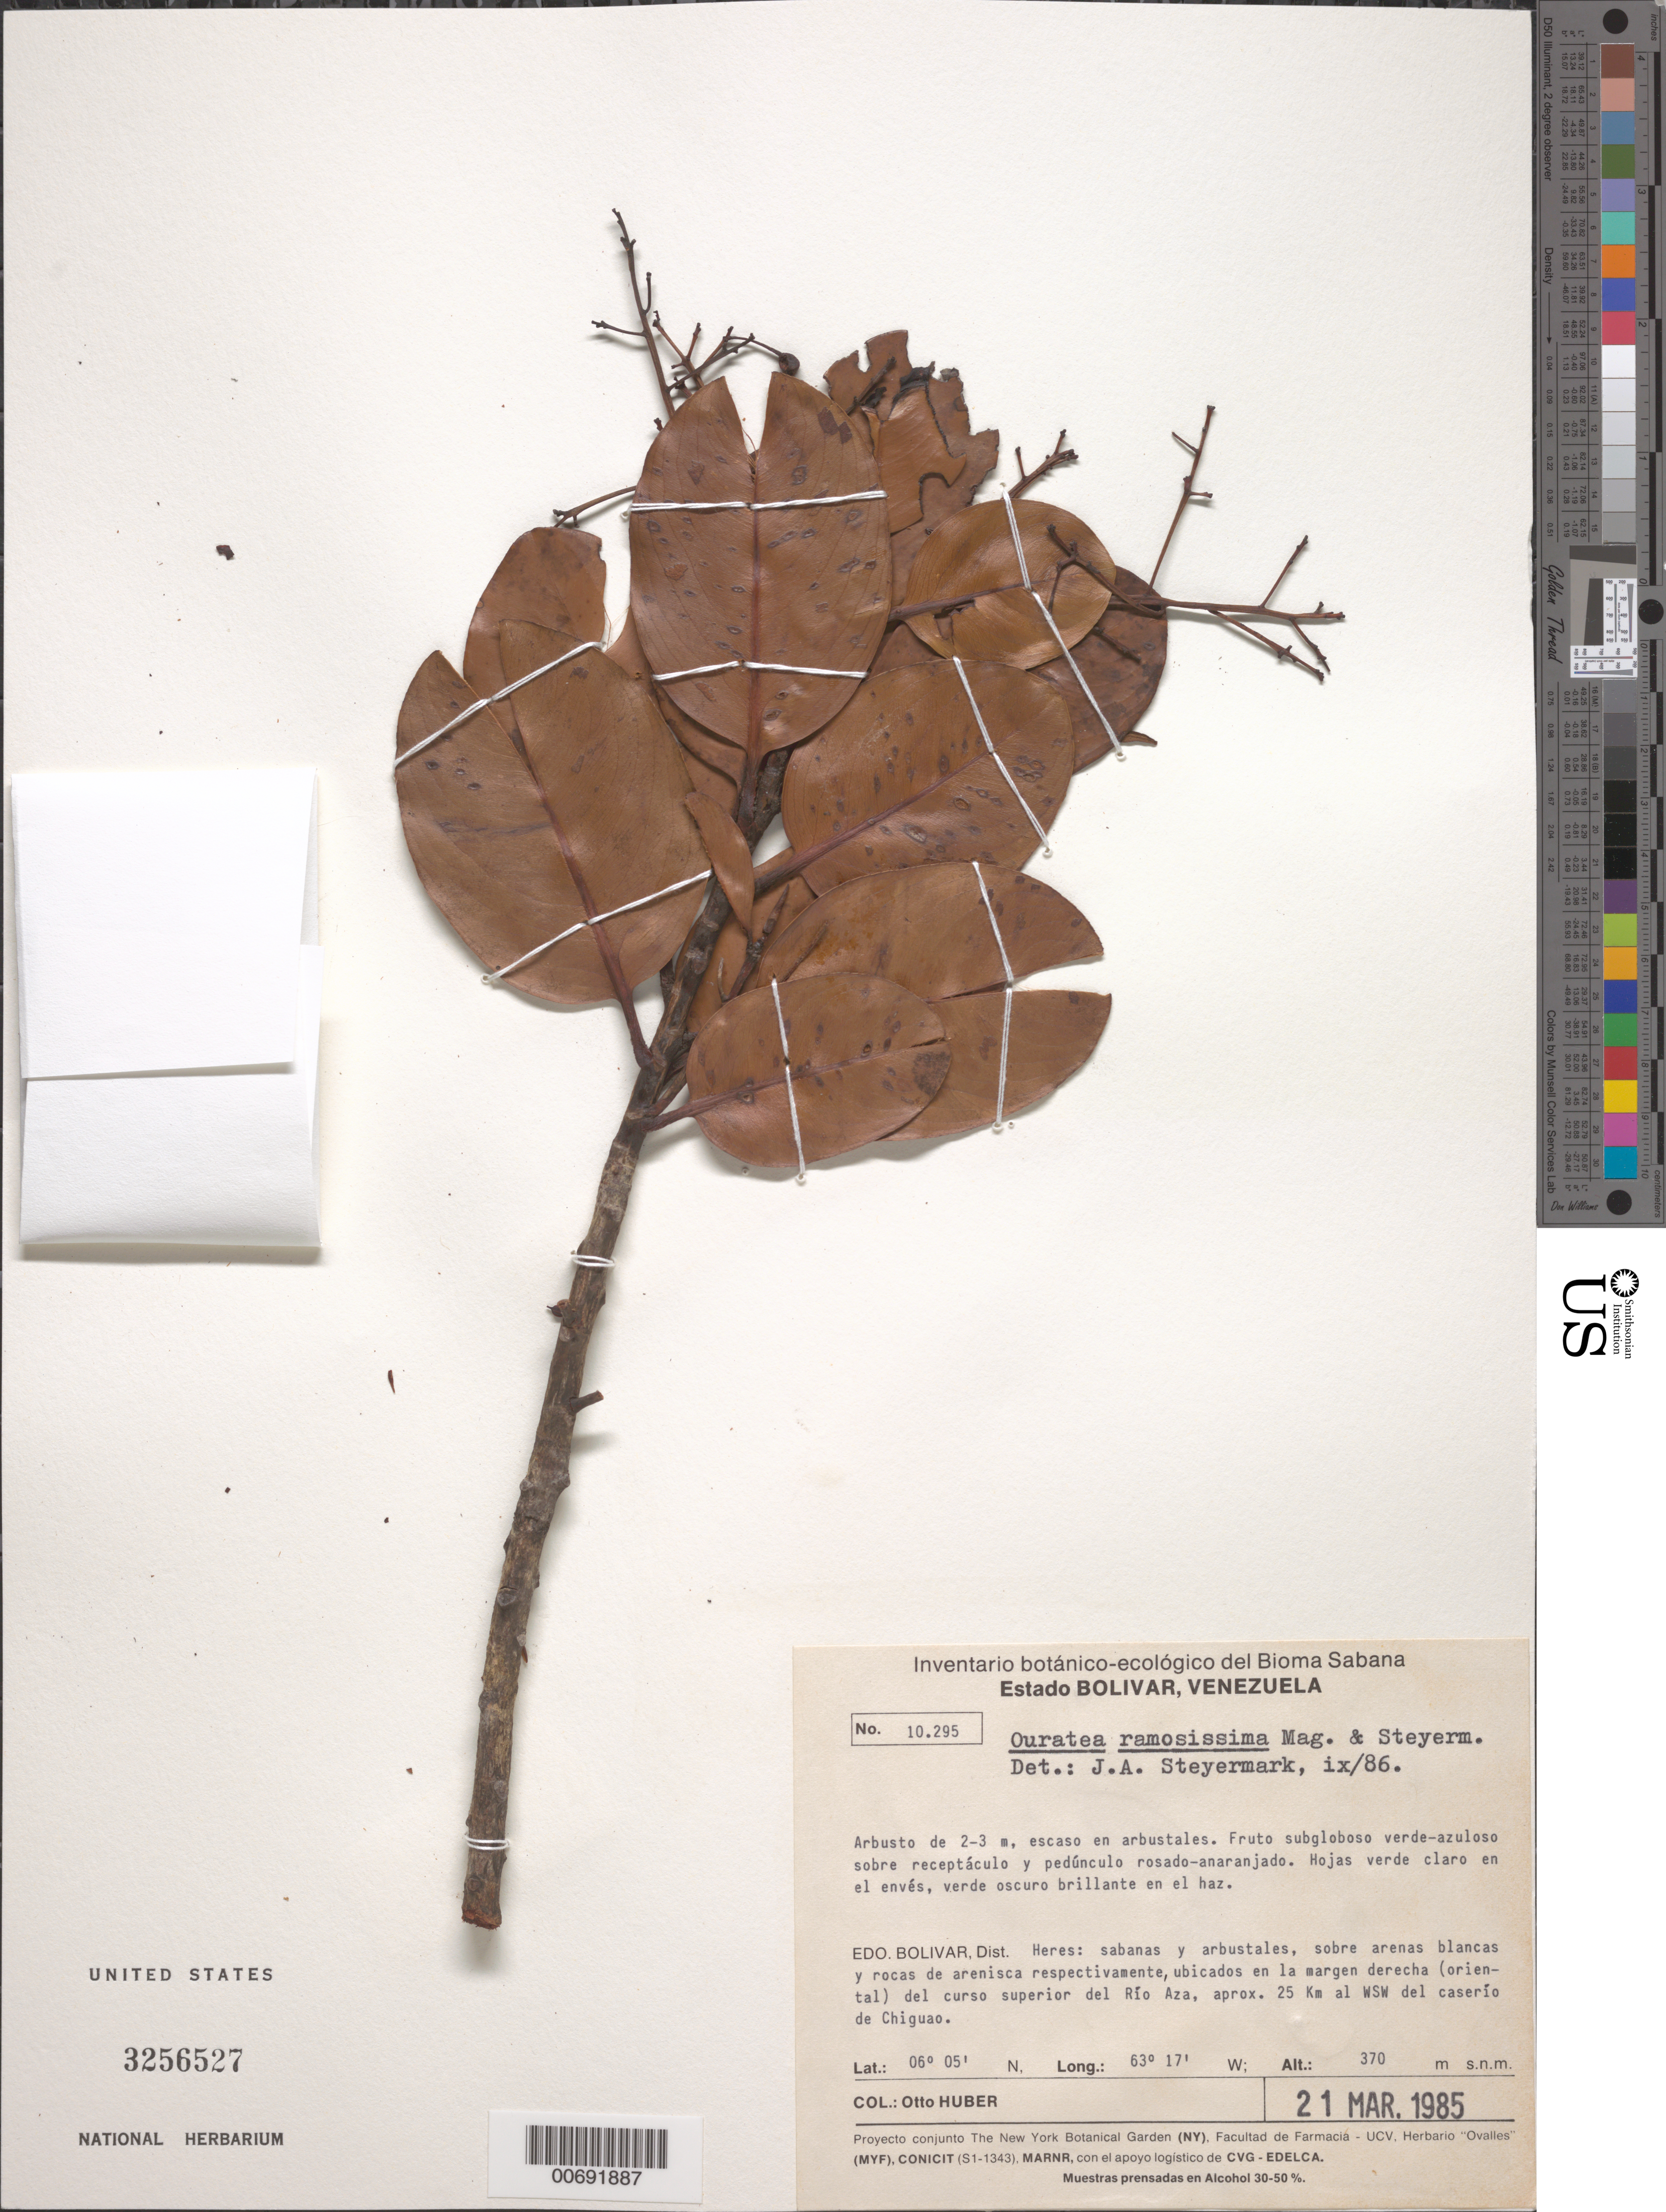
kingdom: Plantae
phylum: Tracheophyta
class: Magnoliopsida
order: Malpighiales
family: Ochnaceae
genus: Ouratea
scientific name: Ouratea ramosissima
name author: Maguire & Steyerm.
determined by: Steyermark, Julian A., (VEN)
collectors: O. Huber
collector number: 10295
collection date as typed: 21-Mar-85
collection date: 1985-03-21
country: Venezuela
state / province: Bolívar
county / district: Heres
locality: Río Aza, 25 km WSW del caserío de Chiguao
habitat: Sabanas y arbustales, sobre arenas blancas y rocas de arenisca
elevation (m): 370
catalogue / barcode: US 3256527